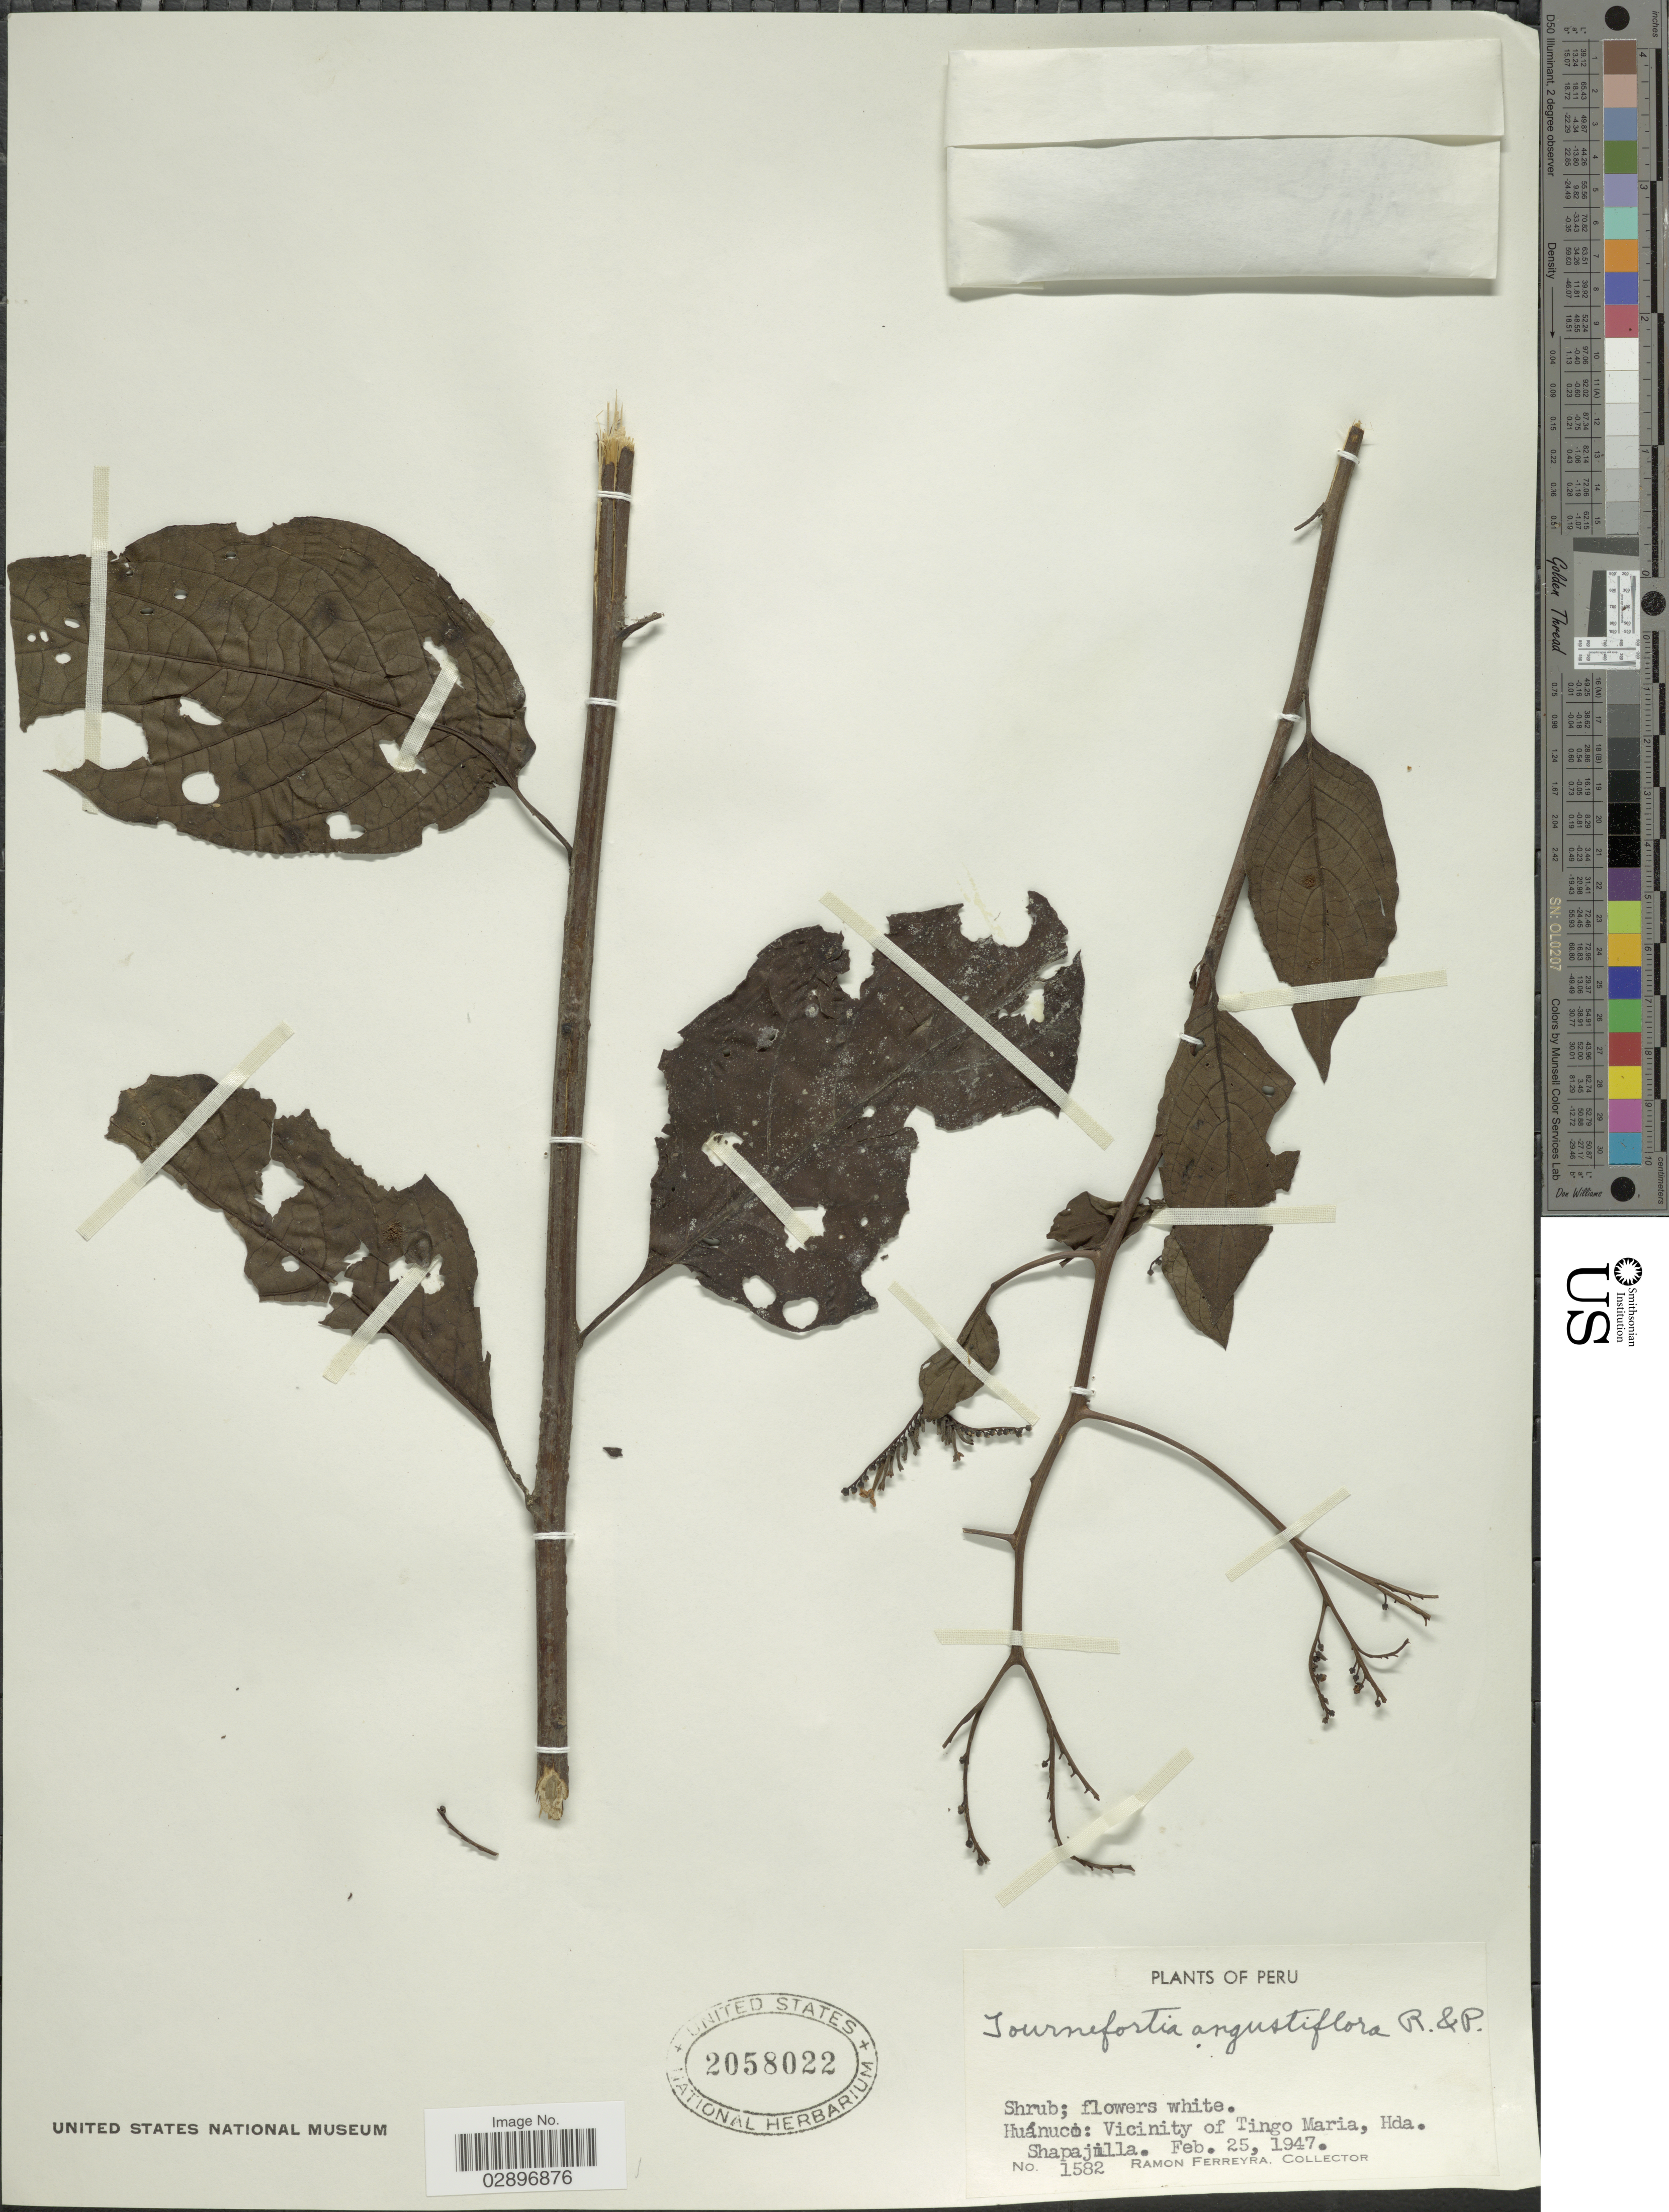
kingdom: Plantae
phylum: Tracheophyta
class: Magnoliopsida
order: Boraginales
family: Heliotropiaceae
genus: Tournefortia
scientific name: Tournefortia angustiflora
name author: Ruiz & Pav.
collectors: R. A. Ferreyra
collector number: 1582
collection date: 1947-02-25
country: Peru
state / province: Huánuco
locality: Vicinity of Tingo Maria, Hda. Shapajilla.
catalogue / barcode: US 2058022